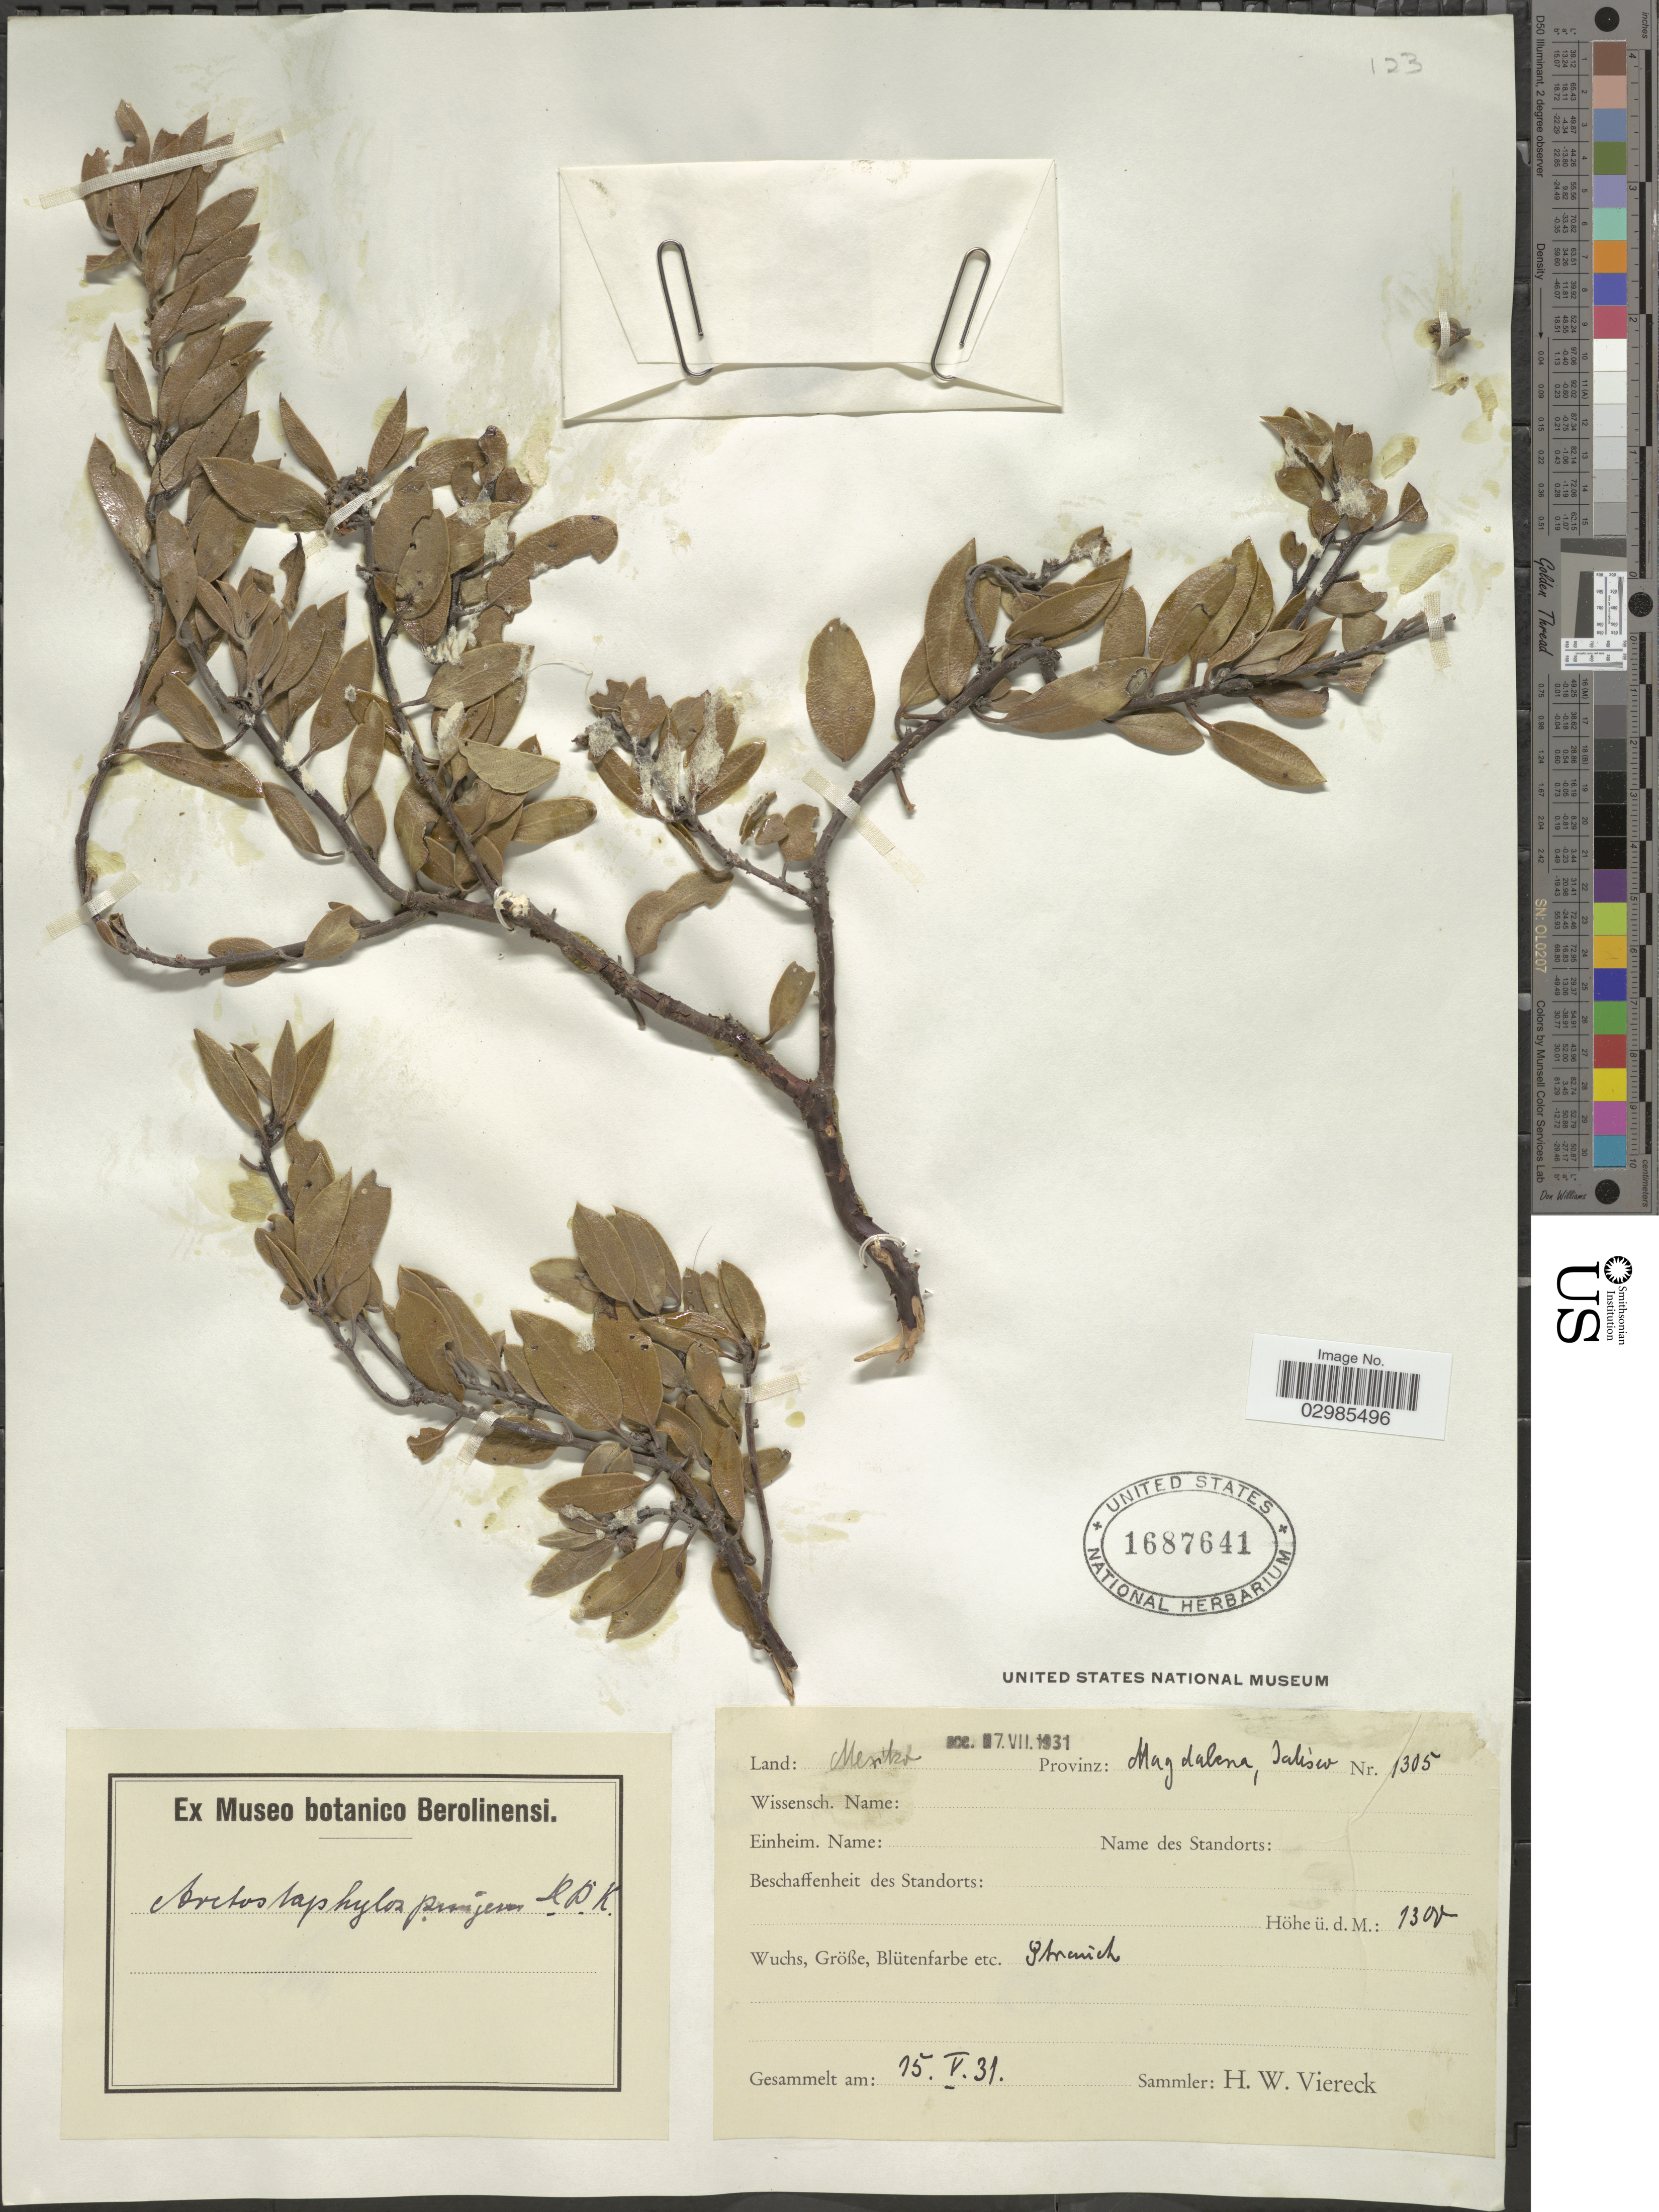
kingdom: Plantae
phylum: Tracheophyta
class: Magnoliopsida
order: Ericales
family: Ericaceae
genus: Arctostaphylos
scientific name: Arctostaphylos pungens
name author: Kunth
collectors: H. W. Viereck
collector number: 1305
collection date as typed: Transcribed d/m/y: 15/5/31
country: Mexico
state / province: Jalisco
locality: Provinz: Magdalena, Jalisco.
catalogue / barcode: US 1687641